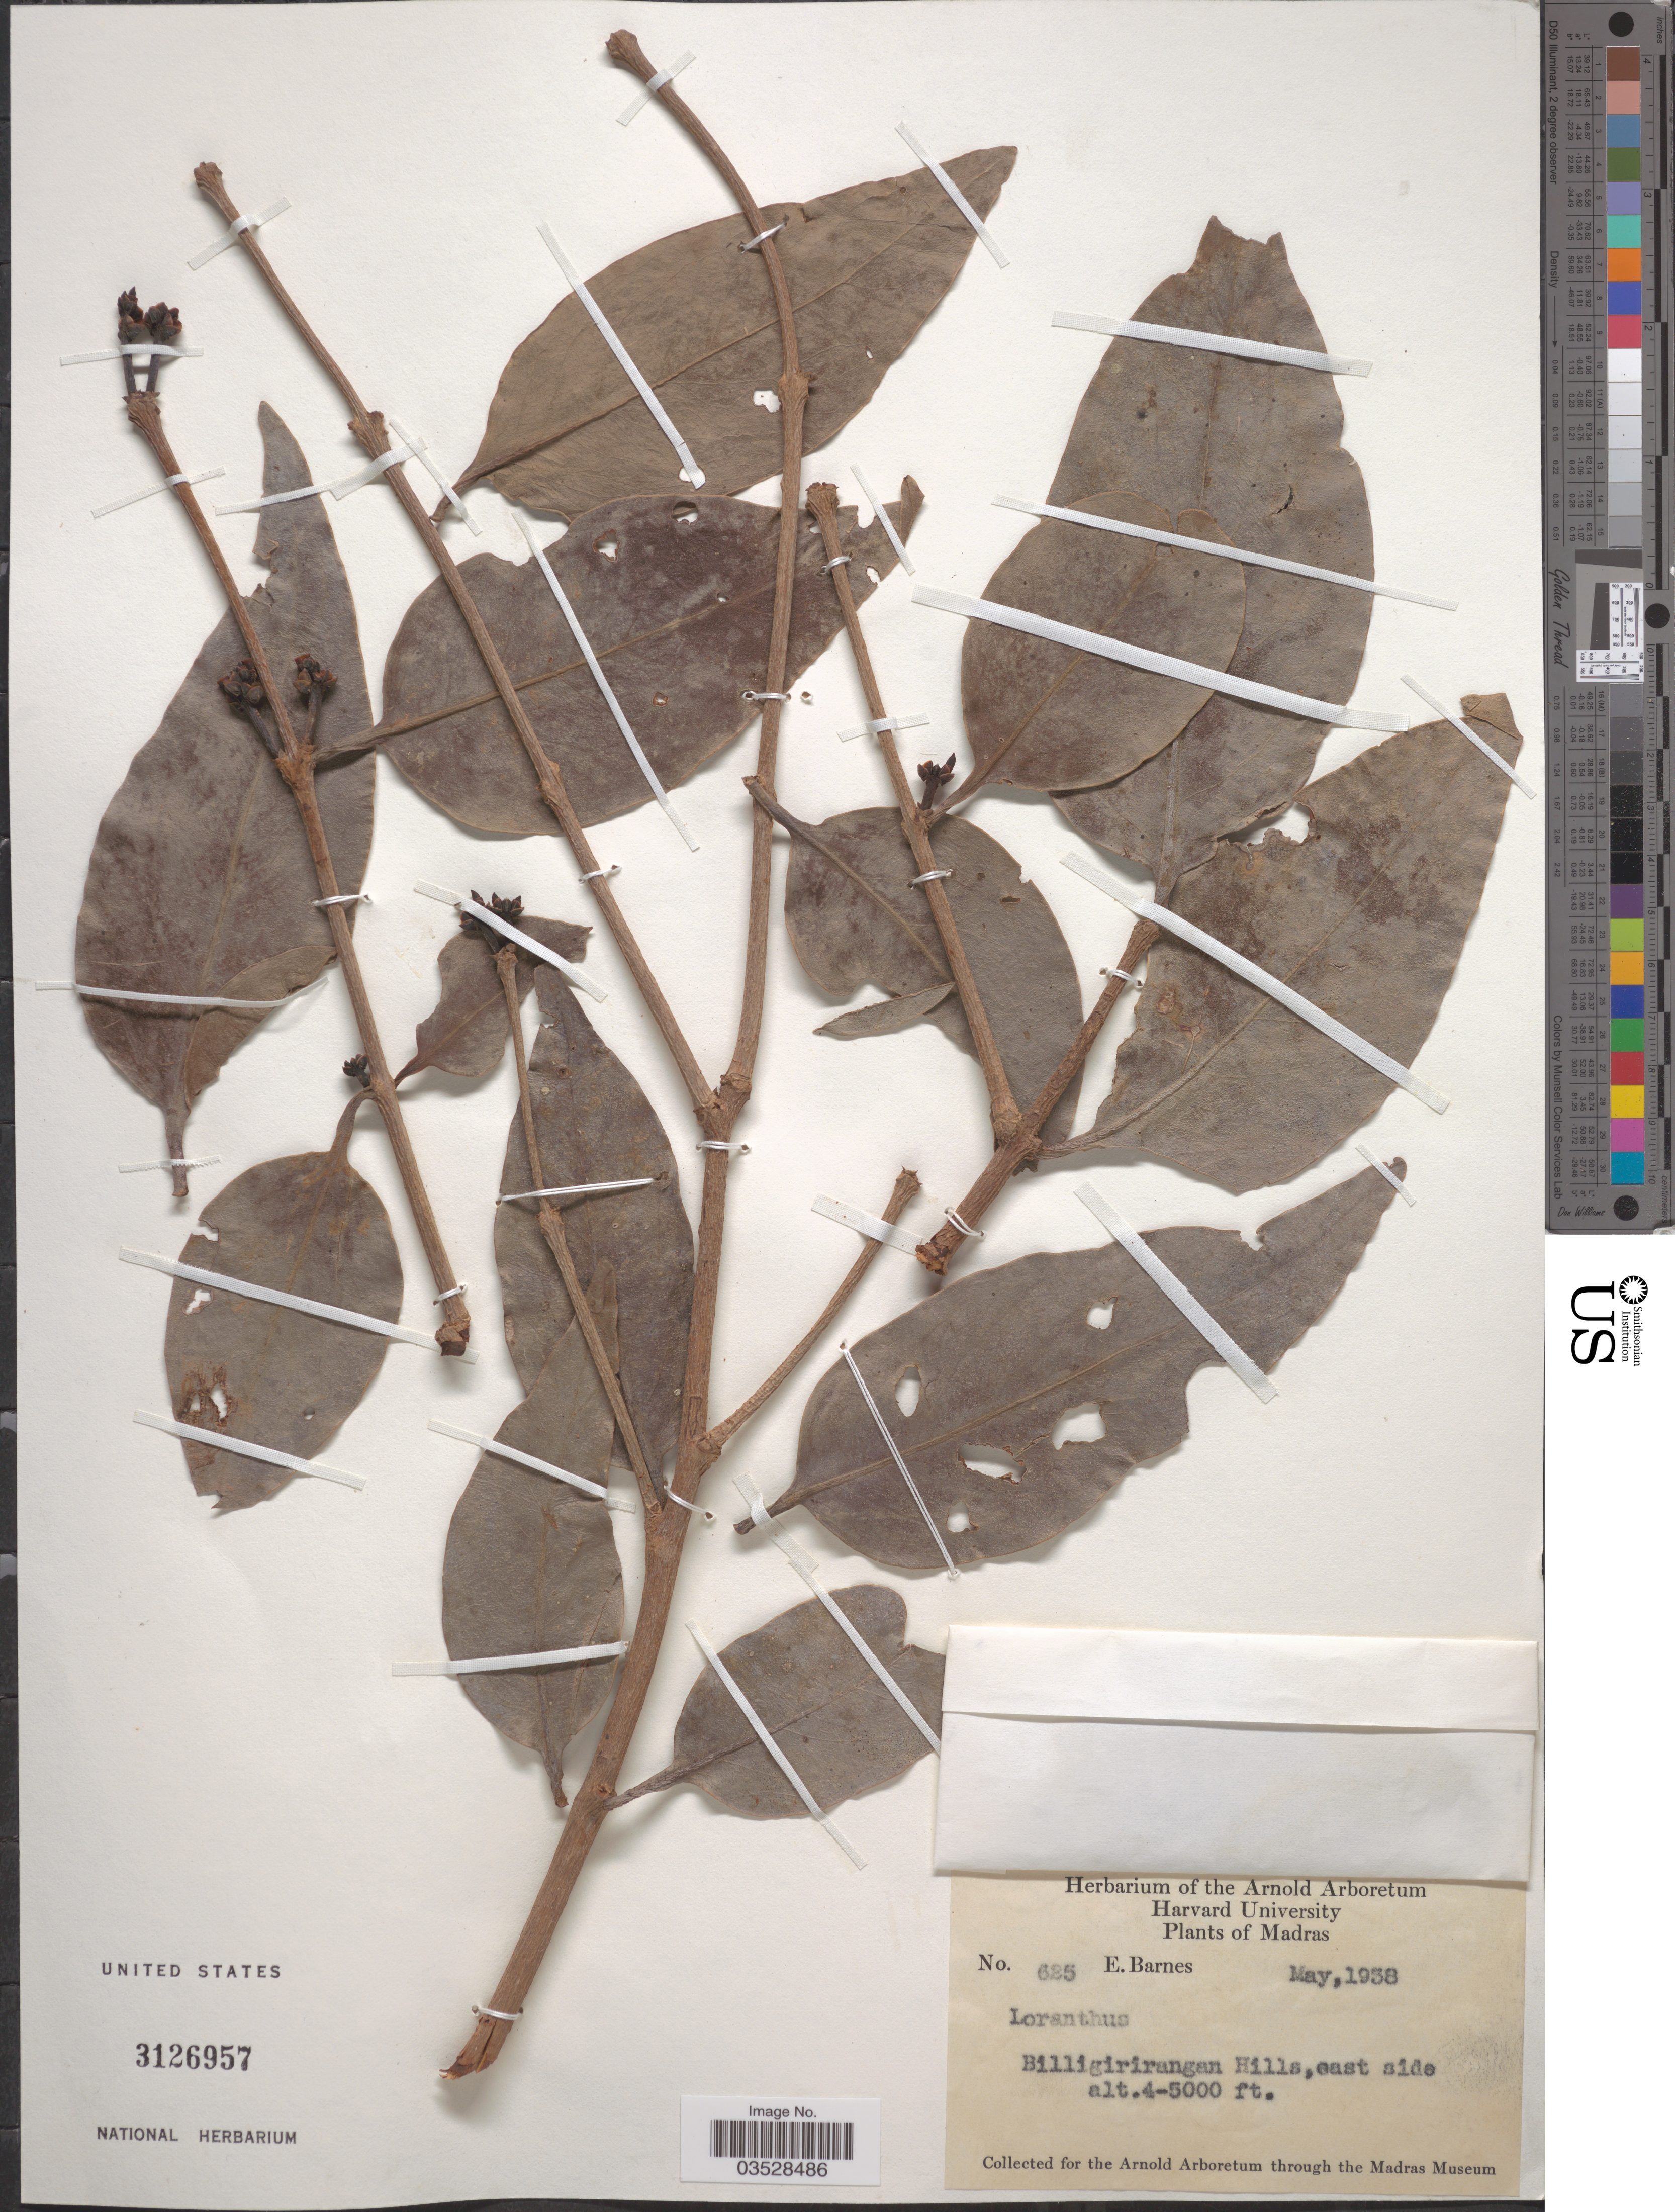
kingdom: Plantae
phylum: Tracheophyta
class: Magnoliopsida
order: Santalales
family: Loranthaceae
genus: Loranthus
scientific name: Loranthus sp.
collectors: E. Barnes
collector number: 625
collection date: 1938-05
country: India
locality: Madras. Billigirirangan Hills, east side.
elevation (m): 1219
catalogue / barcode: US 3126957